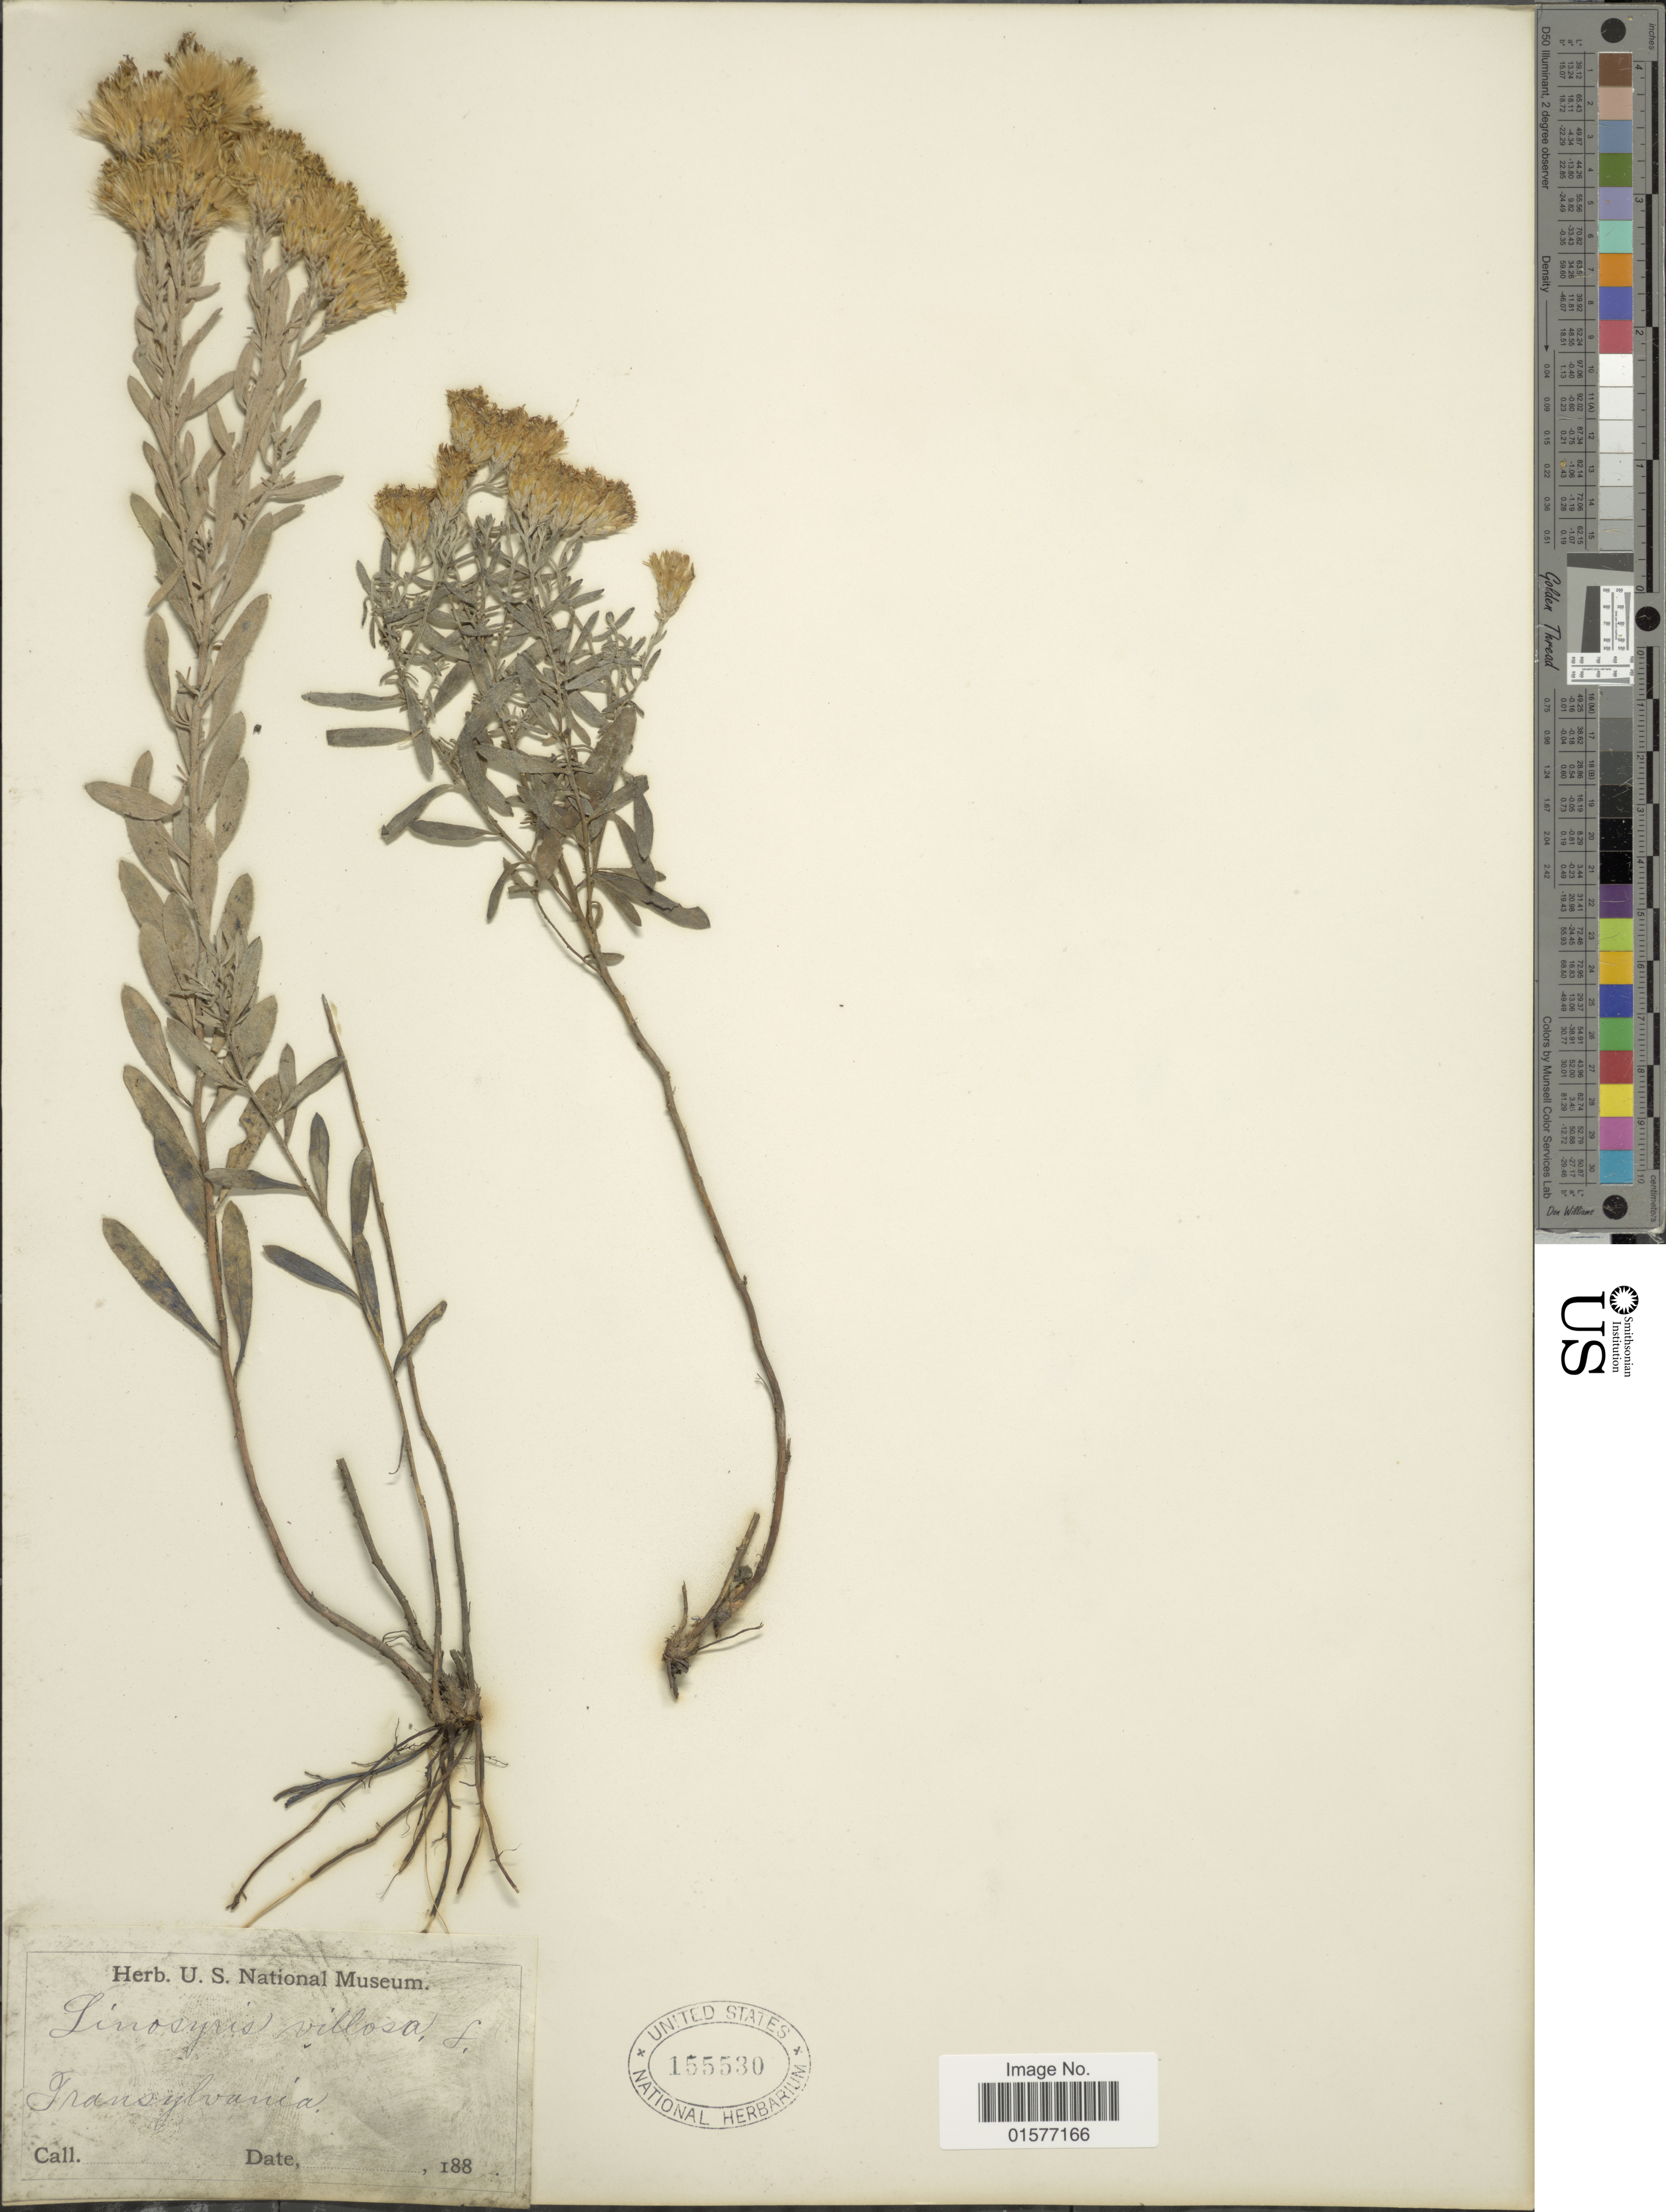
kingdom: Plantae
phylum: Tracheophyta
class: Magnoliopsida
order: Asterales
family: Asteraceae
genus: Linosyris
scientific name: Linosyris villosa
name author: (L.) DC.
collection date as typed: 188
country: Romania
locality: Transsilvania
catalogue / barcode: US 155530